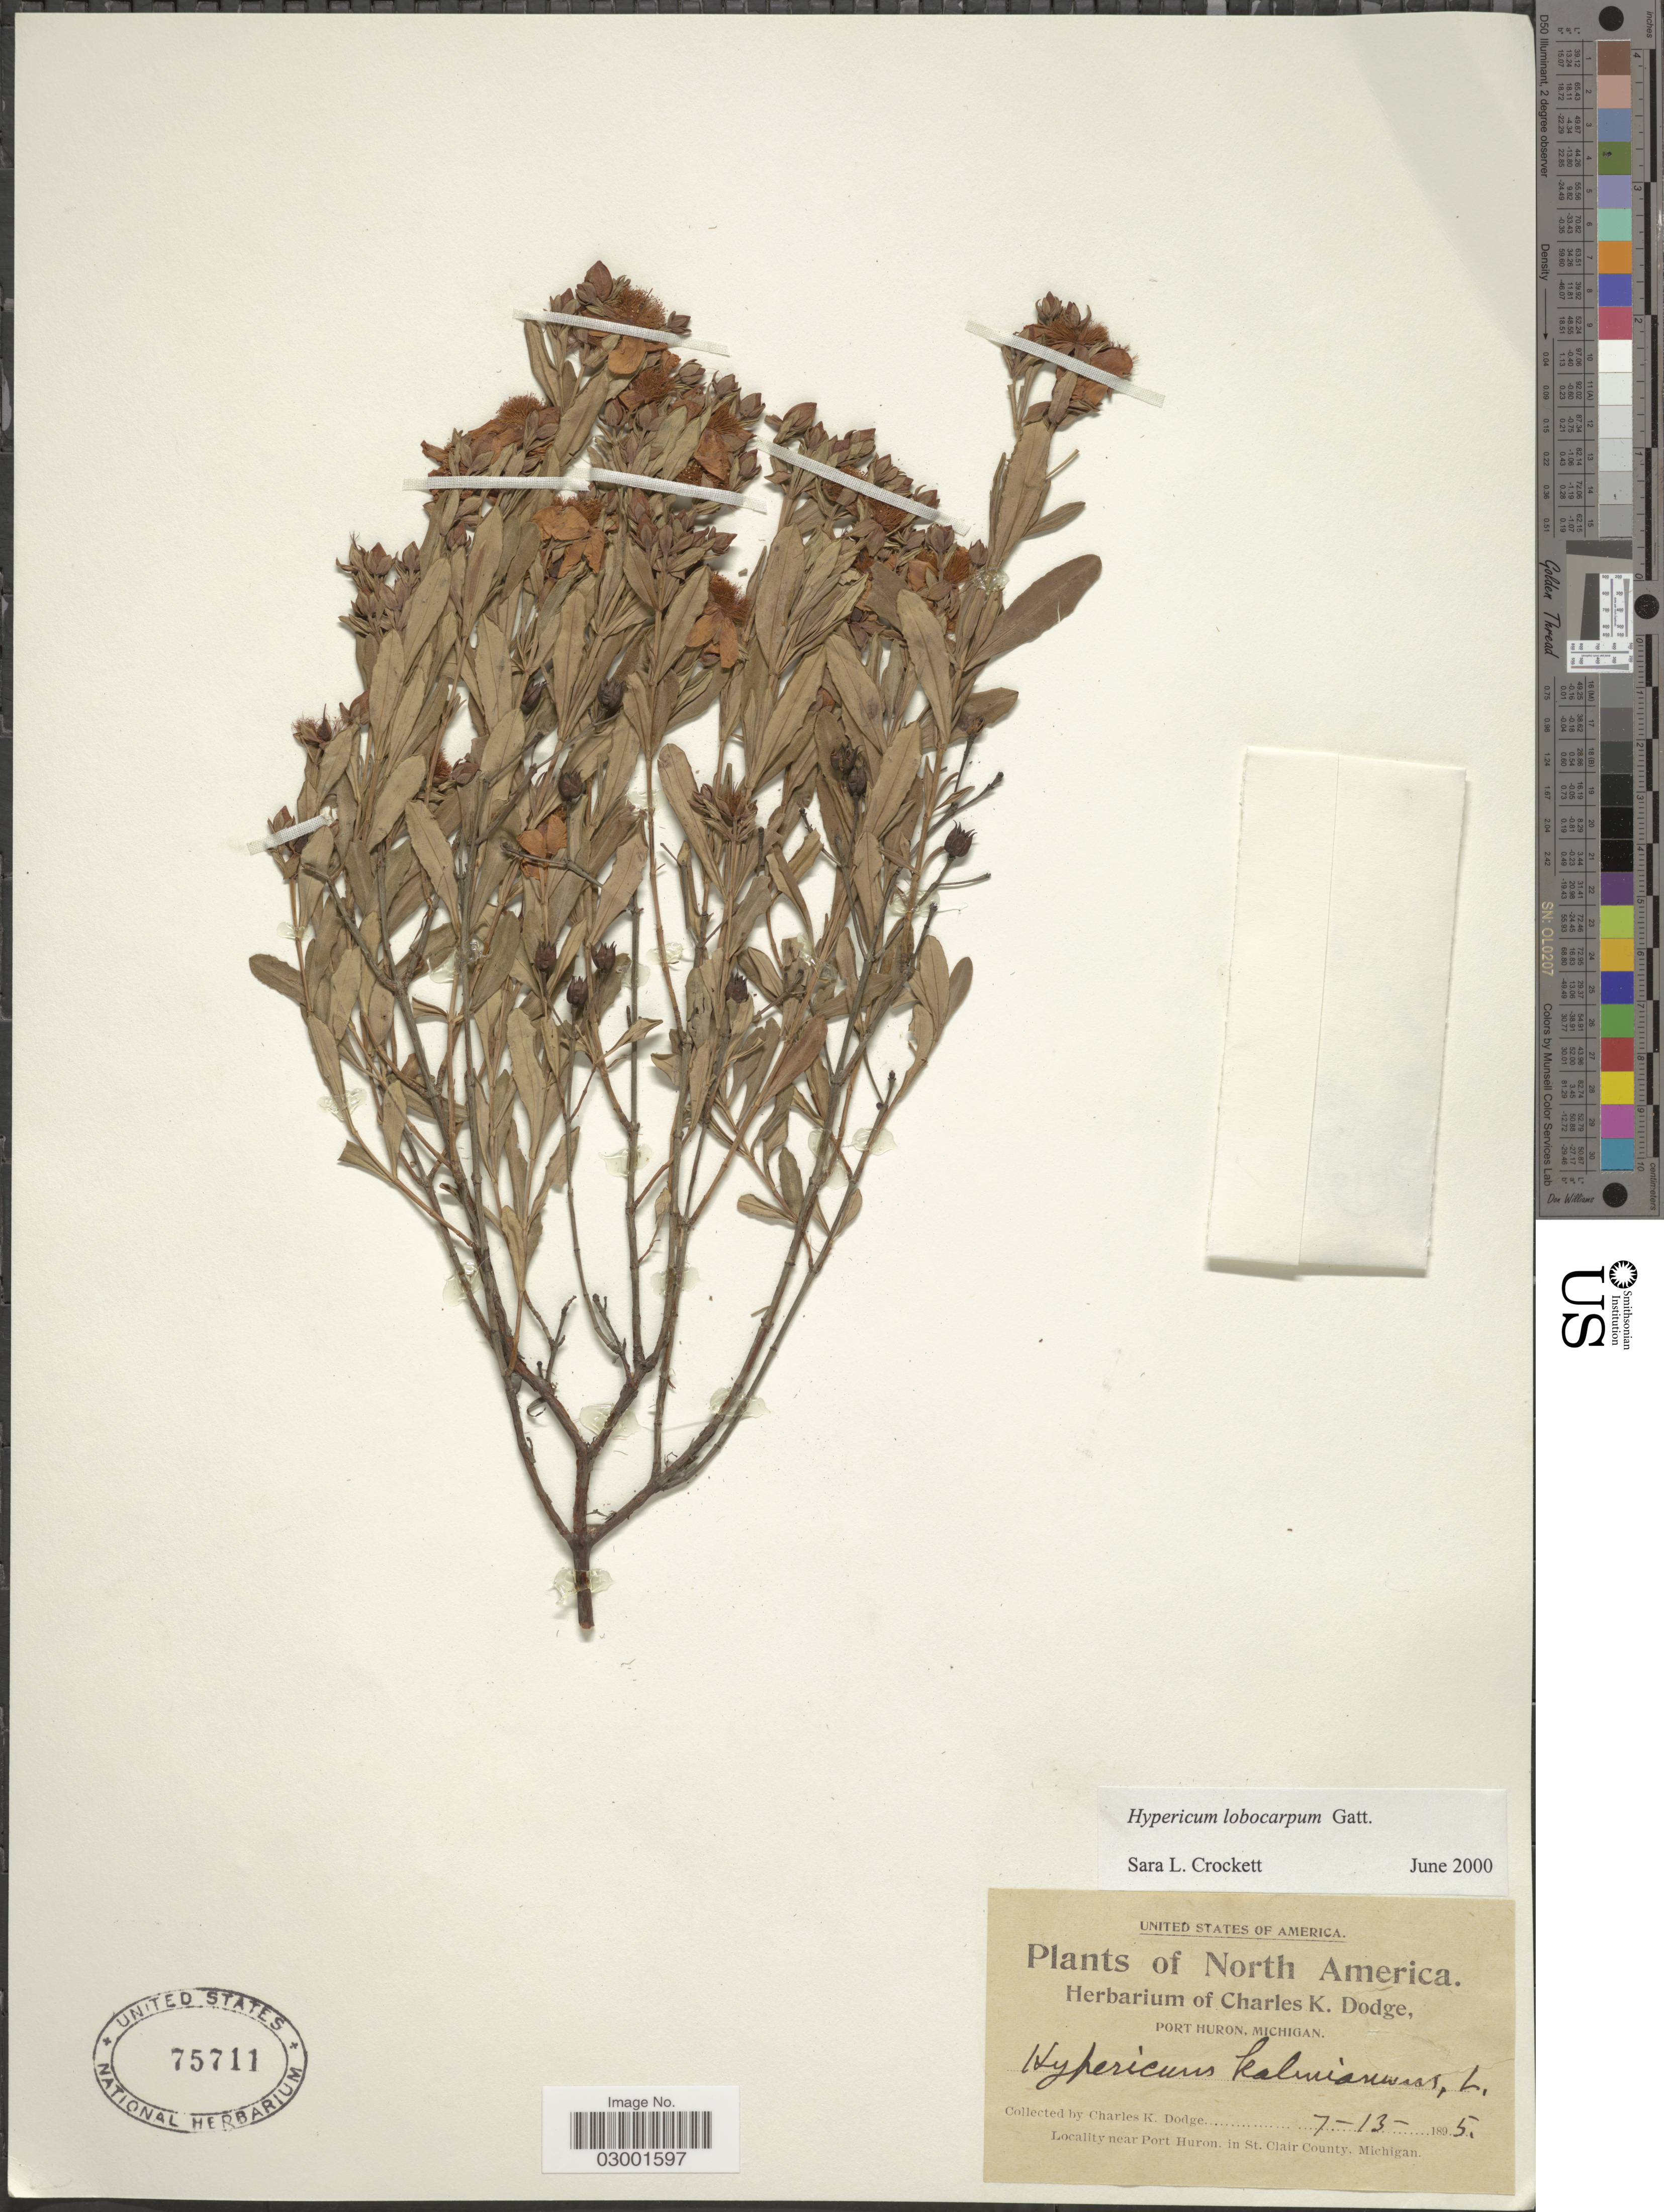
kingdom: Plantae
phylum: Tracheophyta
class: Magnoliopsida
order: Malpighiales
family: Hypericaceae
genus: Hypericum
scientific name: Hypericum lobocarpum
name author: Gatt.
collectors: C. K. Dodge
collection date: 1895-07-13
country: United States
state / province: Michigan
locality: Near Port Huron, in St. Clair County.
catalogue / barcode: US 75711